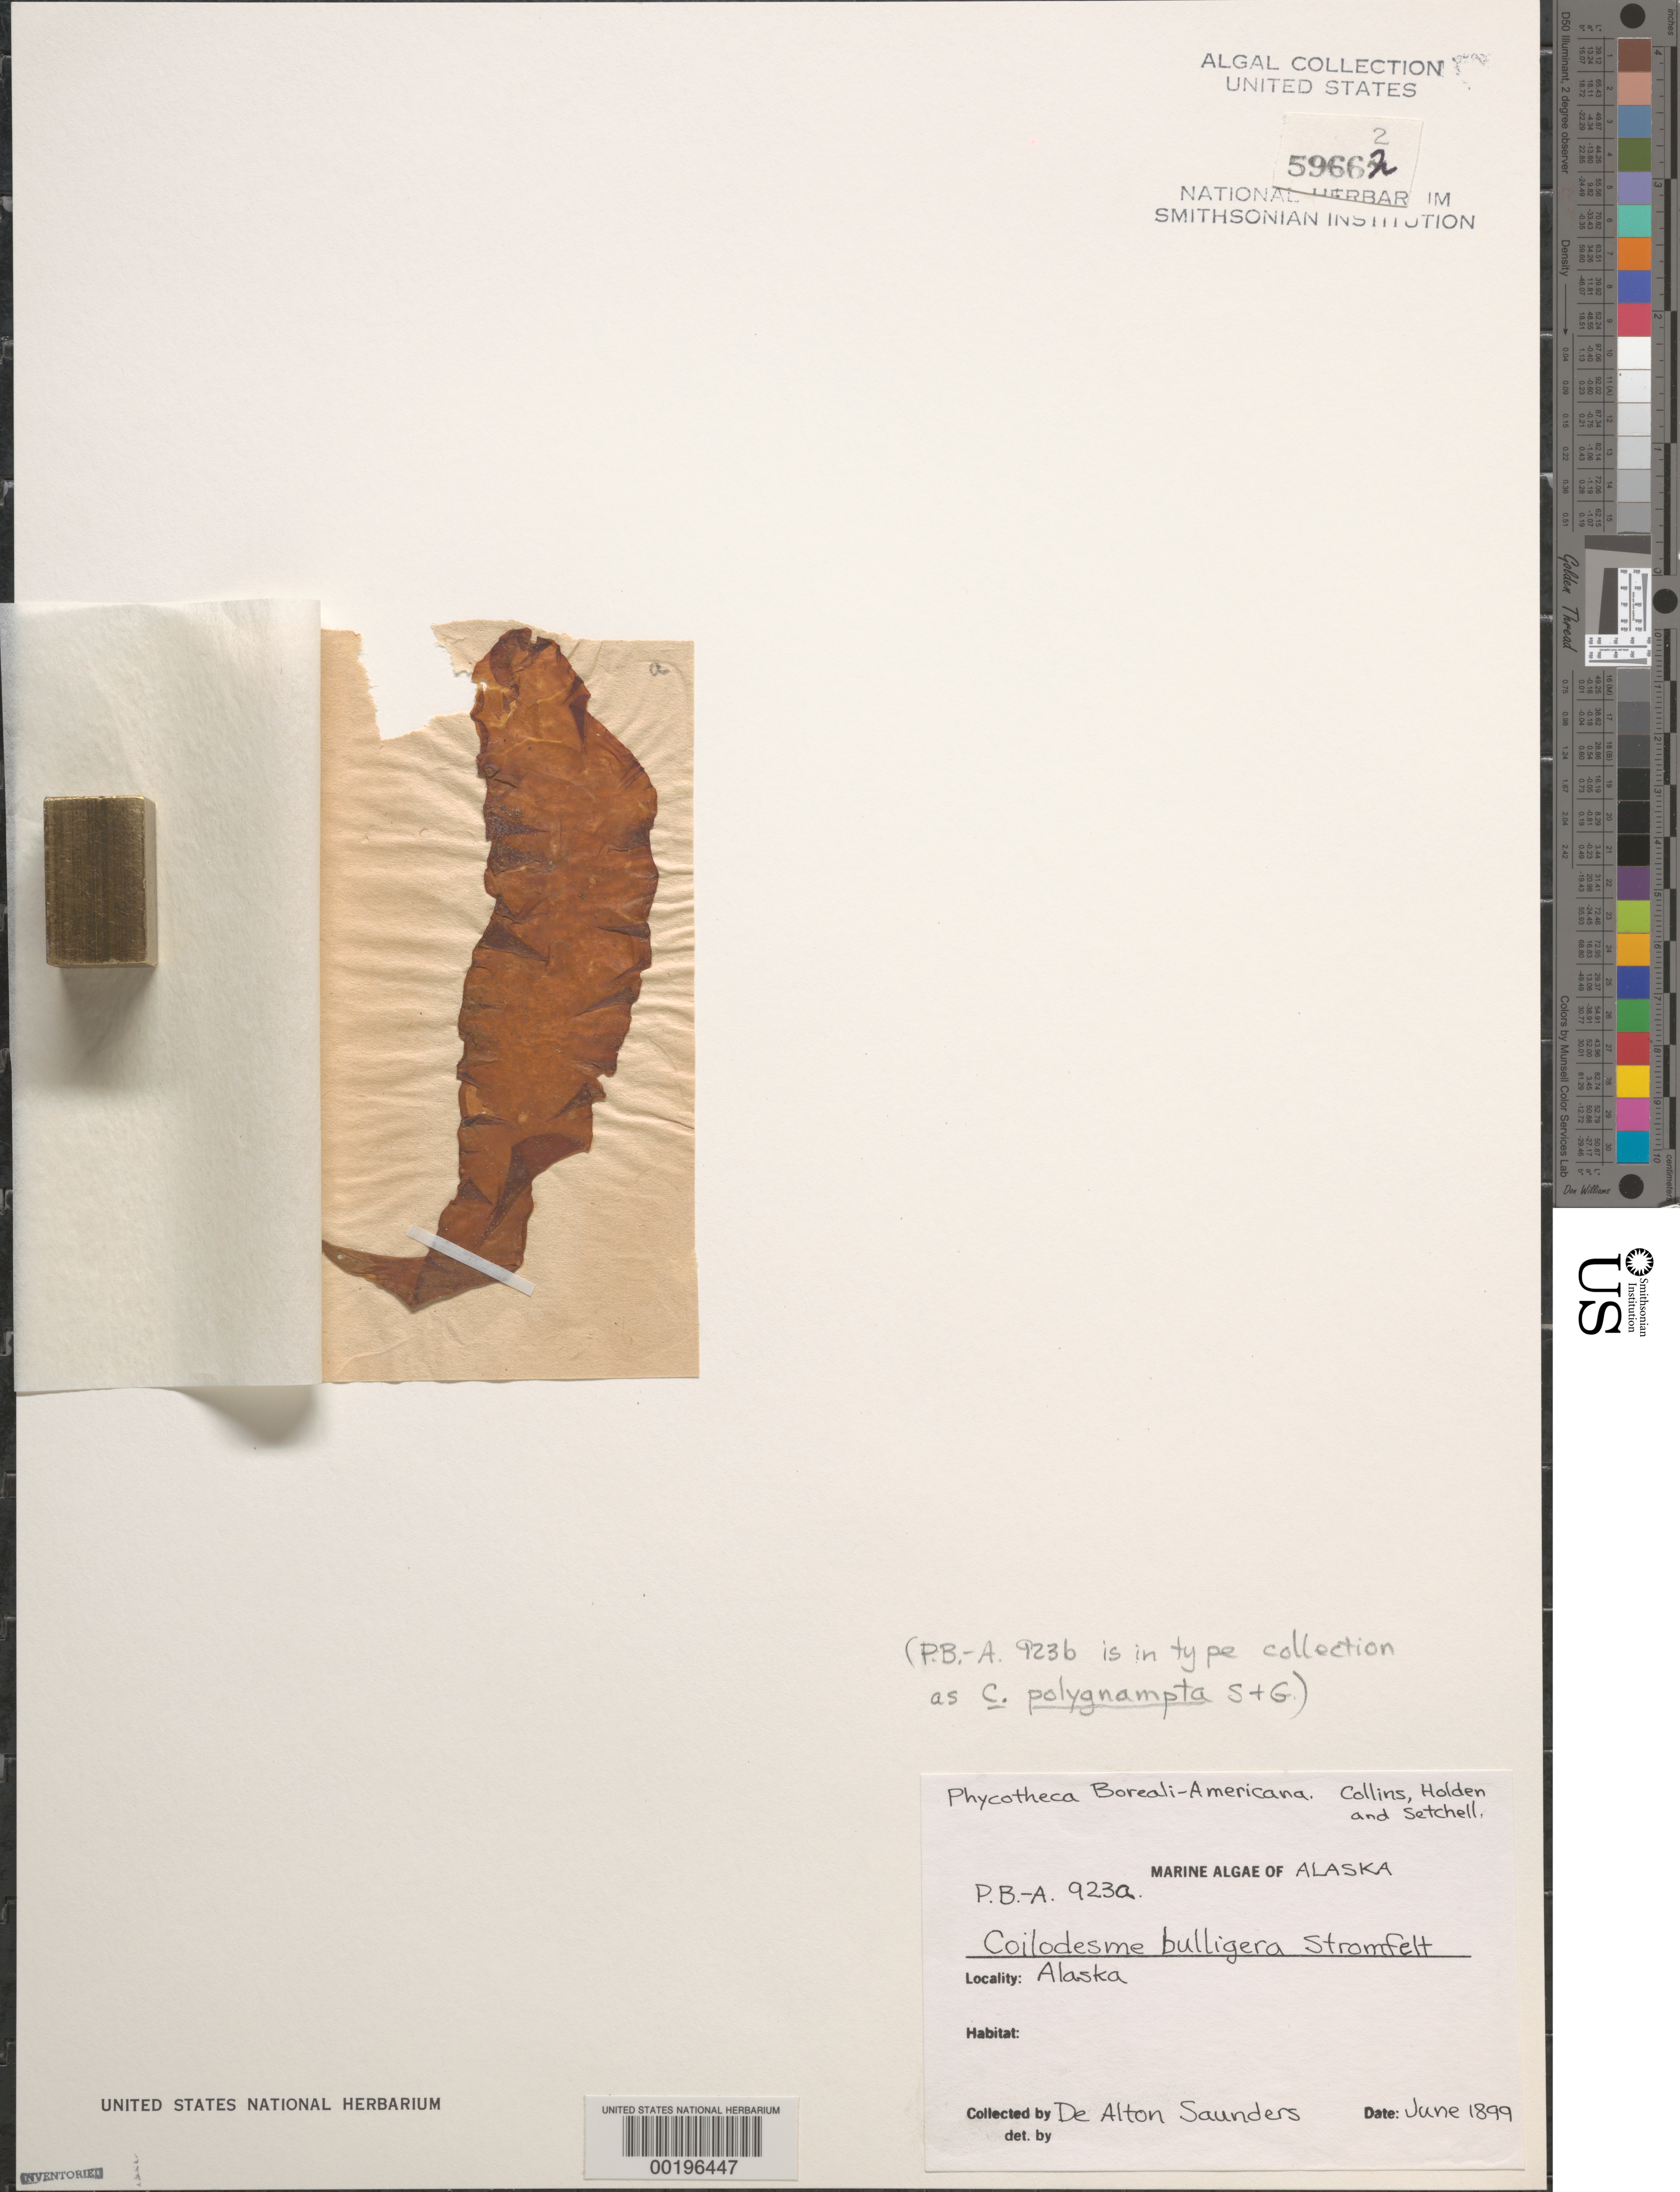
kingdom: Chromista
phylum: Ochrophyta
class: Phaeophyceae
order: Ectocarpales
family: Chordariaceae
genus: Coilodesme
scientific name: Coilodesme bulligera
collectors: D. Saunders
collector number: PB-A 923a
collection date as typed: Jun 1899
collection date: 1899-06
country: United States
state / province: Alaska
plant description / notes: Collins, Holden & Setchell, Phycotheca Boreali-Americana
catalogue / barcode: US 59662